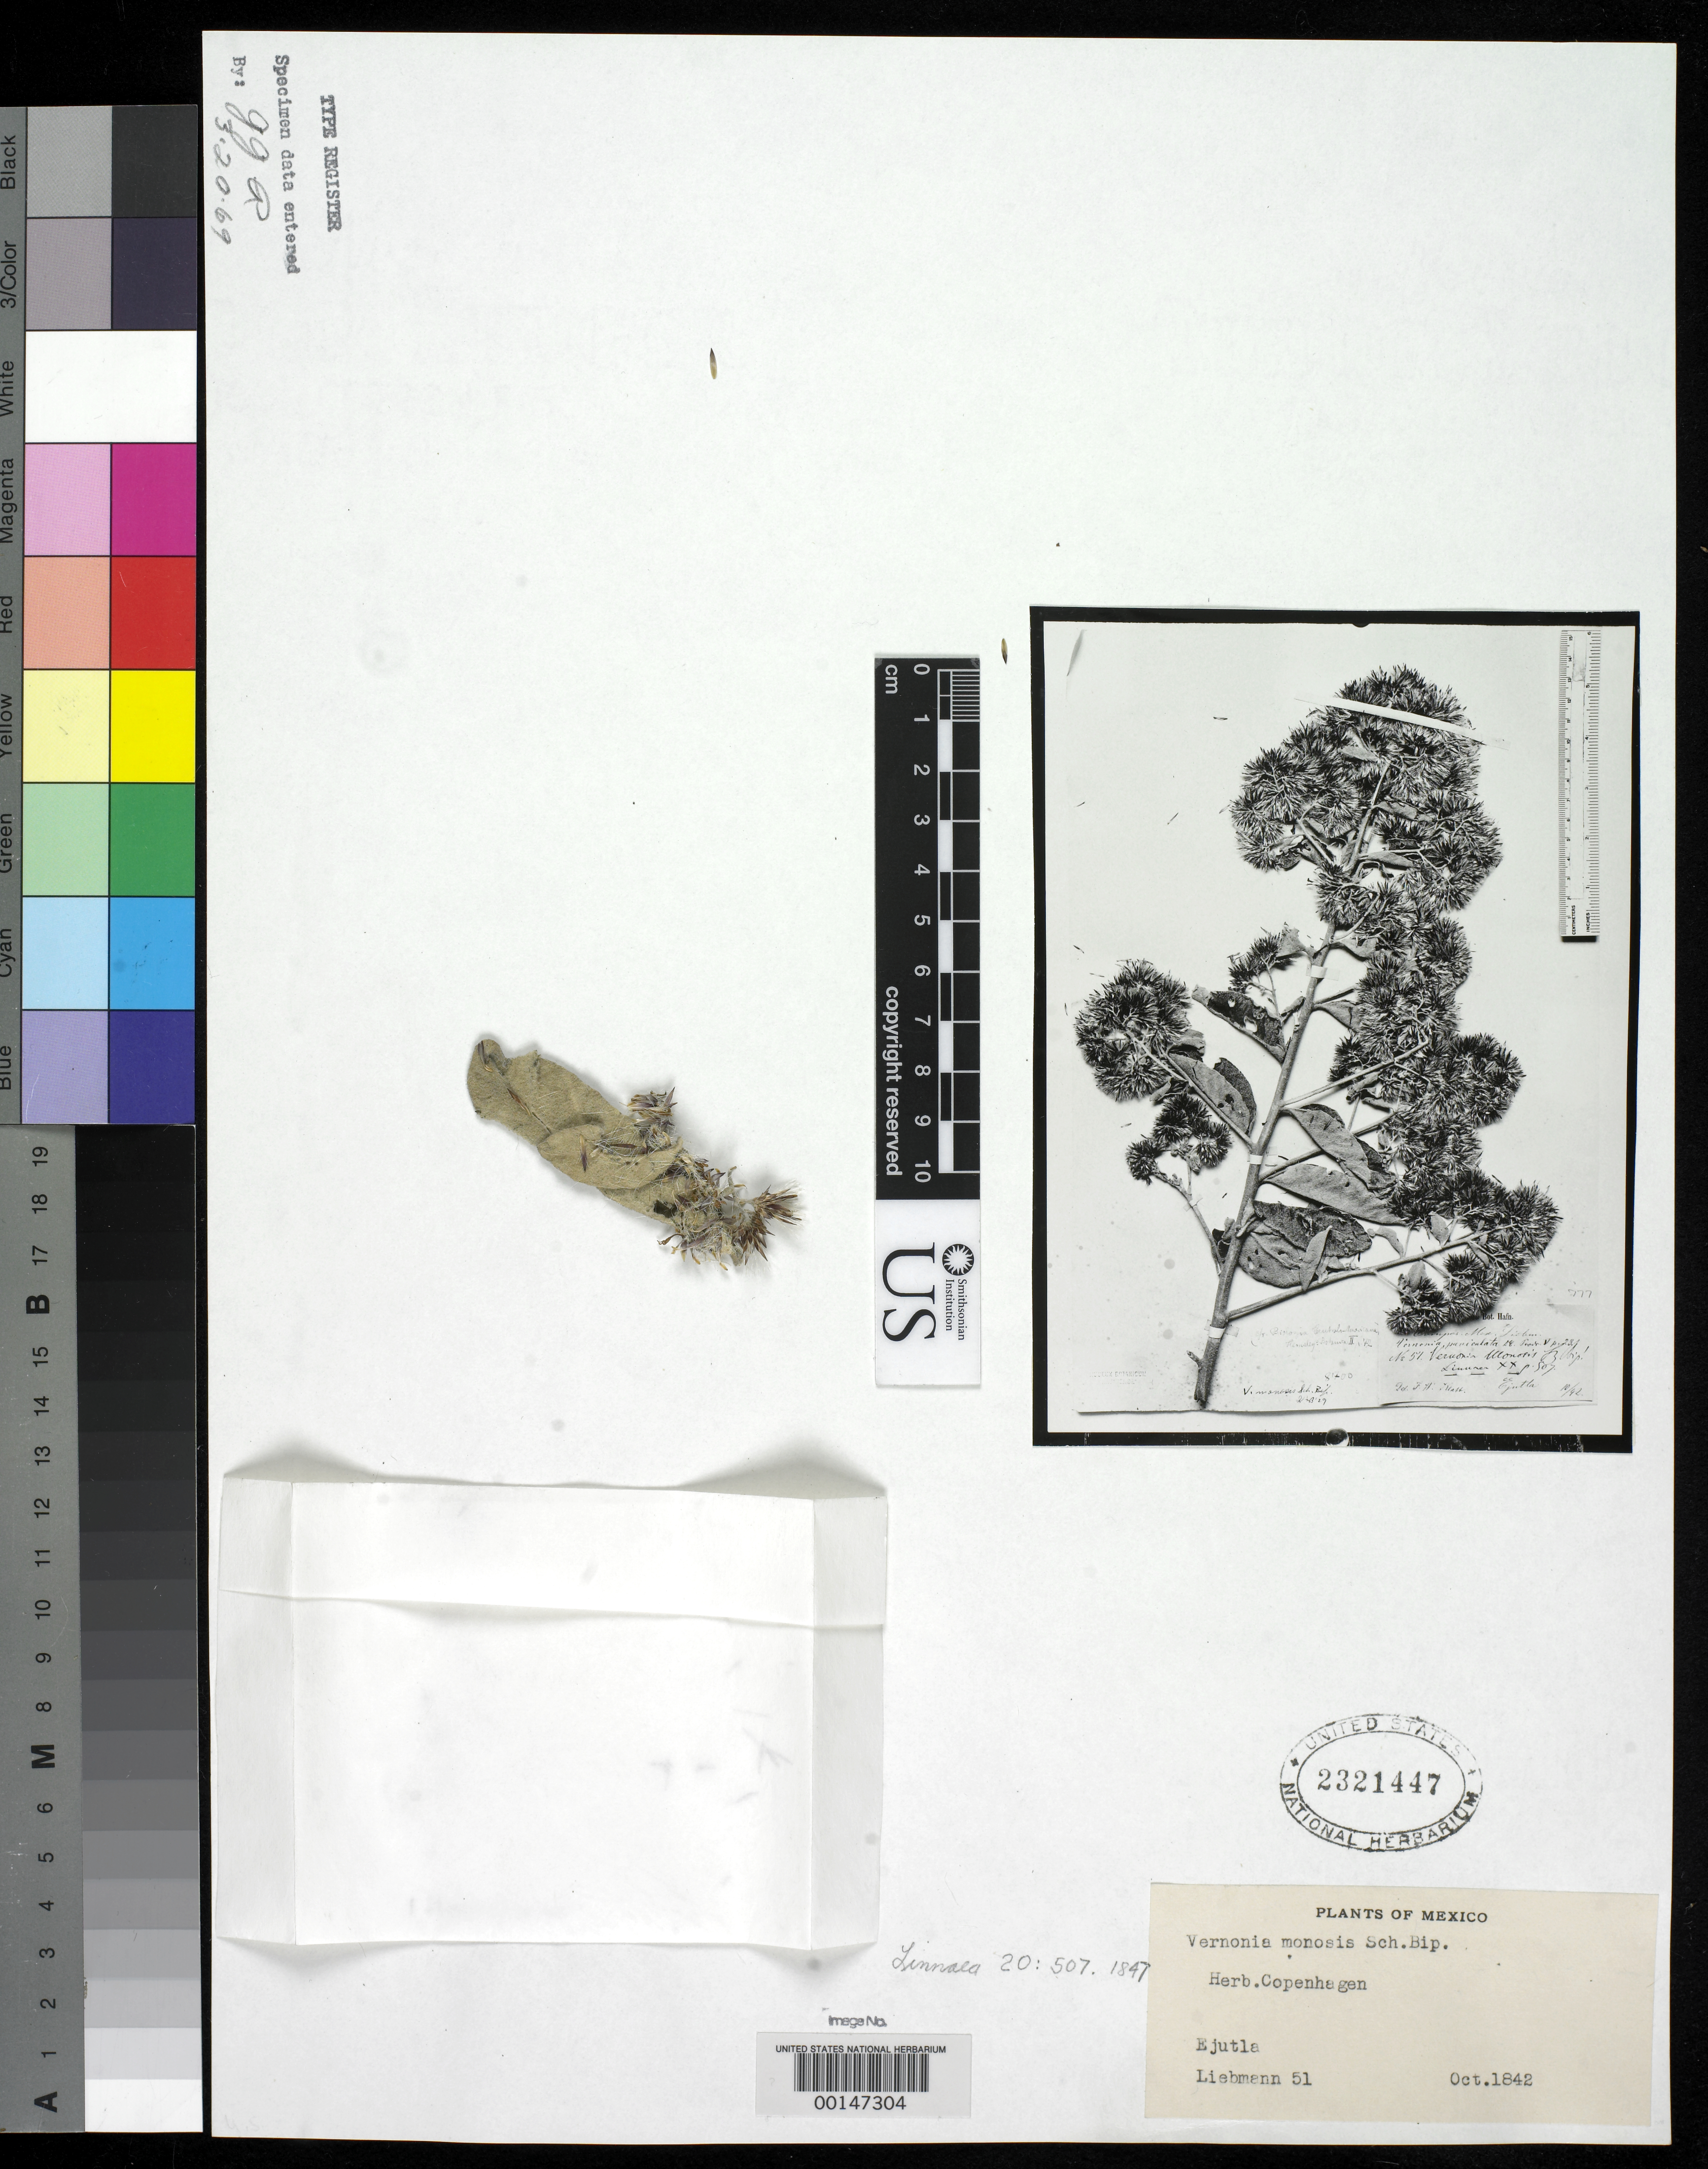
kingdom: Plantae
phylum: Tracheophyta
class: Magnoliopsida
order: Asterales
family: Asteraceae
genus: Turpinia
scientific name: Turpinia tomentosa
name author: La Llave & Lex.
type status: Isoneotype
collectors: F. M. Liebmann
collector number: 51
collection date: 1842-10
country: Mexico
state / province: Oaxaca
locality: Ejutla.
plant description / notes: Photograph and fragmentary material of type specimen ex herb. Copenhagen. Indirectly (effectively?) neotypified by S.B. Jones (1973, Brittonia 25:102) by citing "holotype" and "isotype" for Vernonia monosis Sch. Bip., which is apparently a nom. nov. for Turpinia tomentosa. See annotation by D. Nicolson (1974) and attached letter from D. Nicolson to S.B. Jones, mounted on a duplicate of this specimen (USNH 1110314).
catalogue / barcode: US 2321447